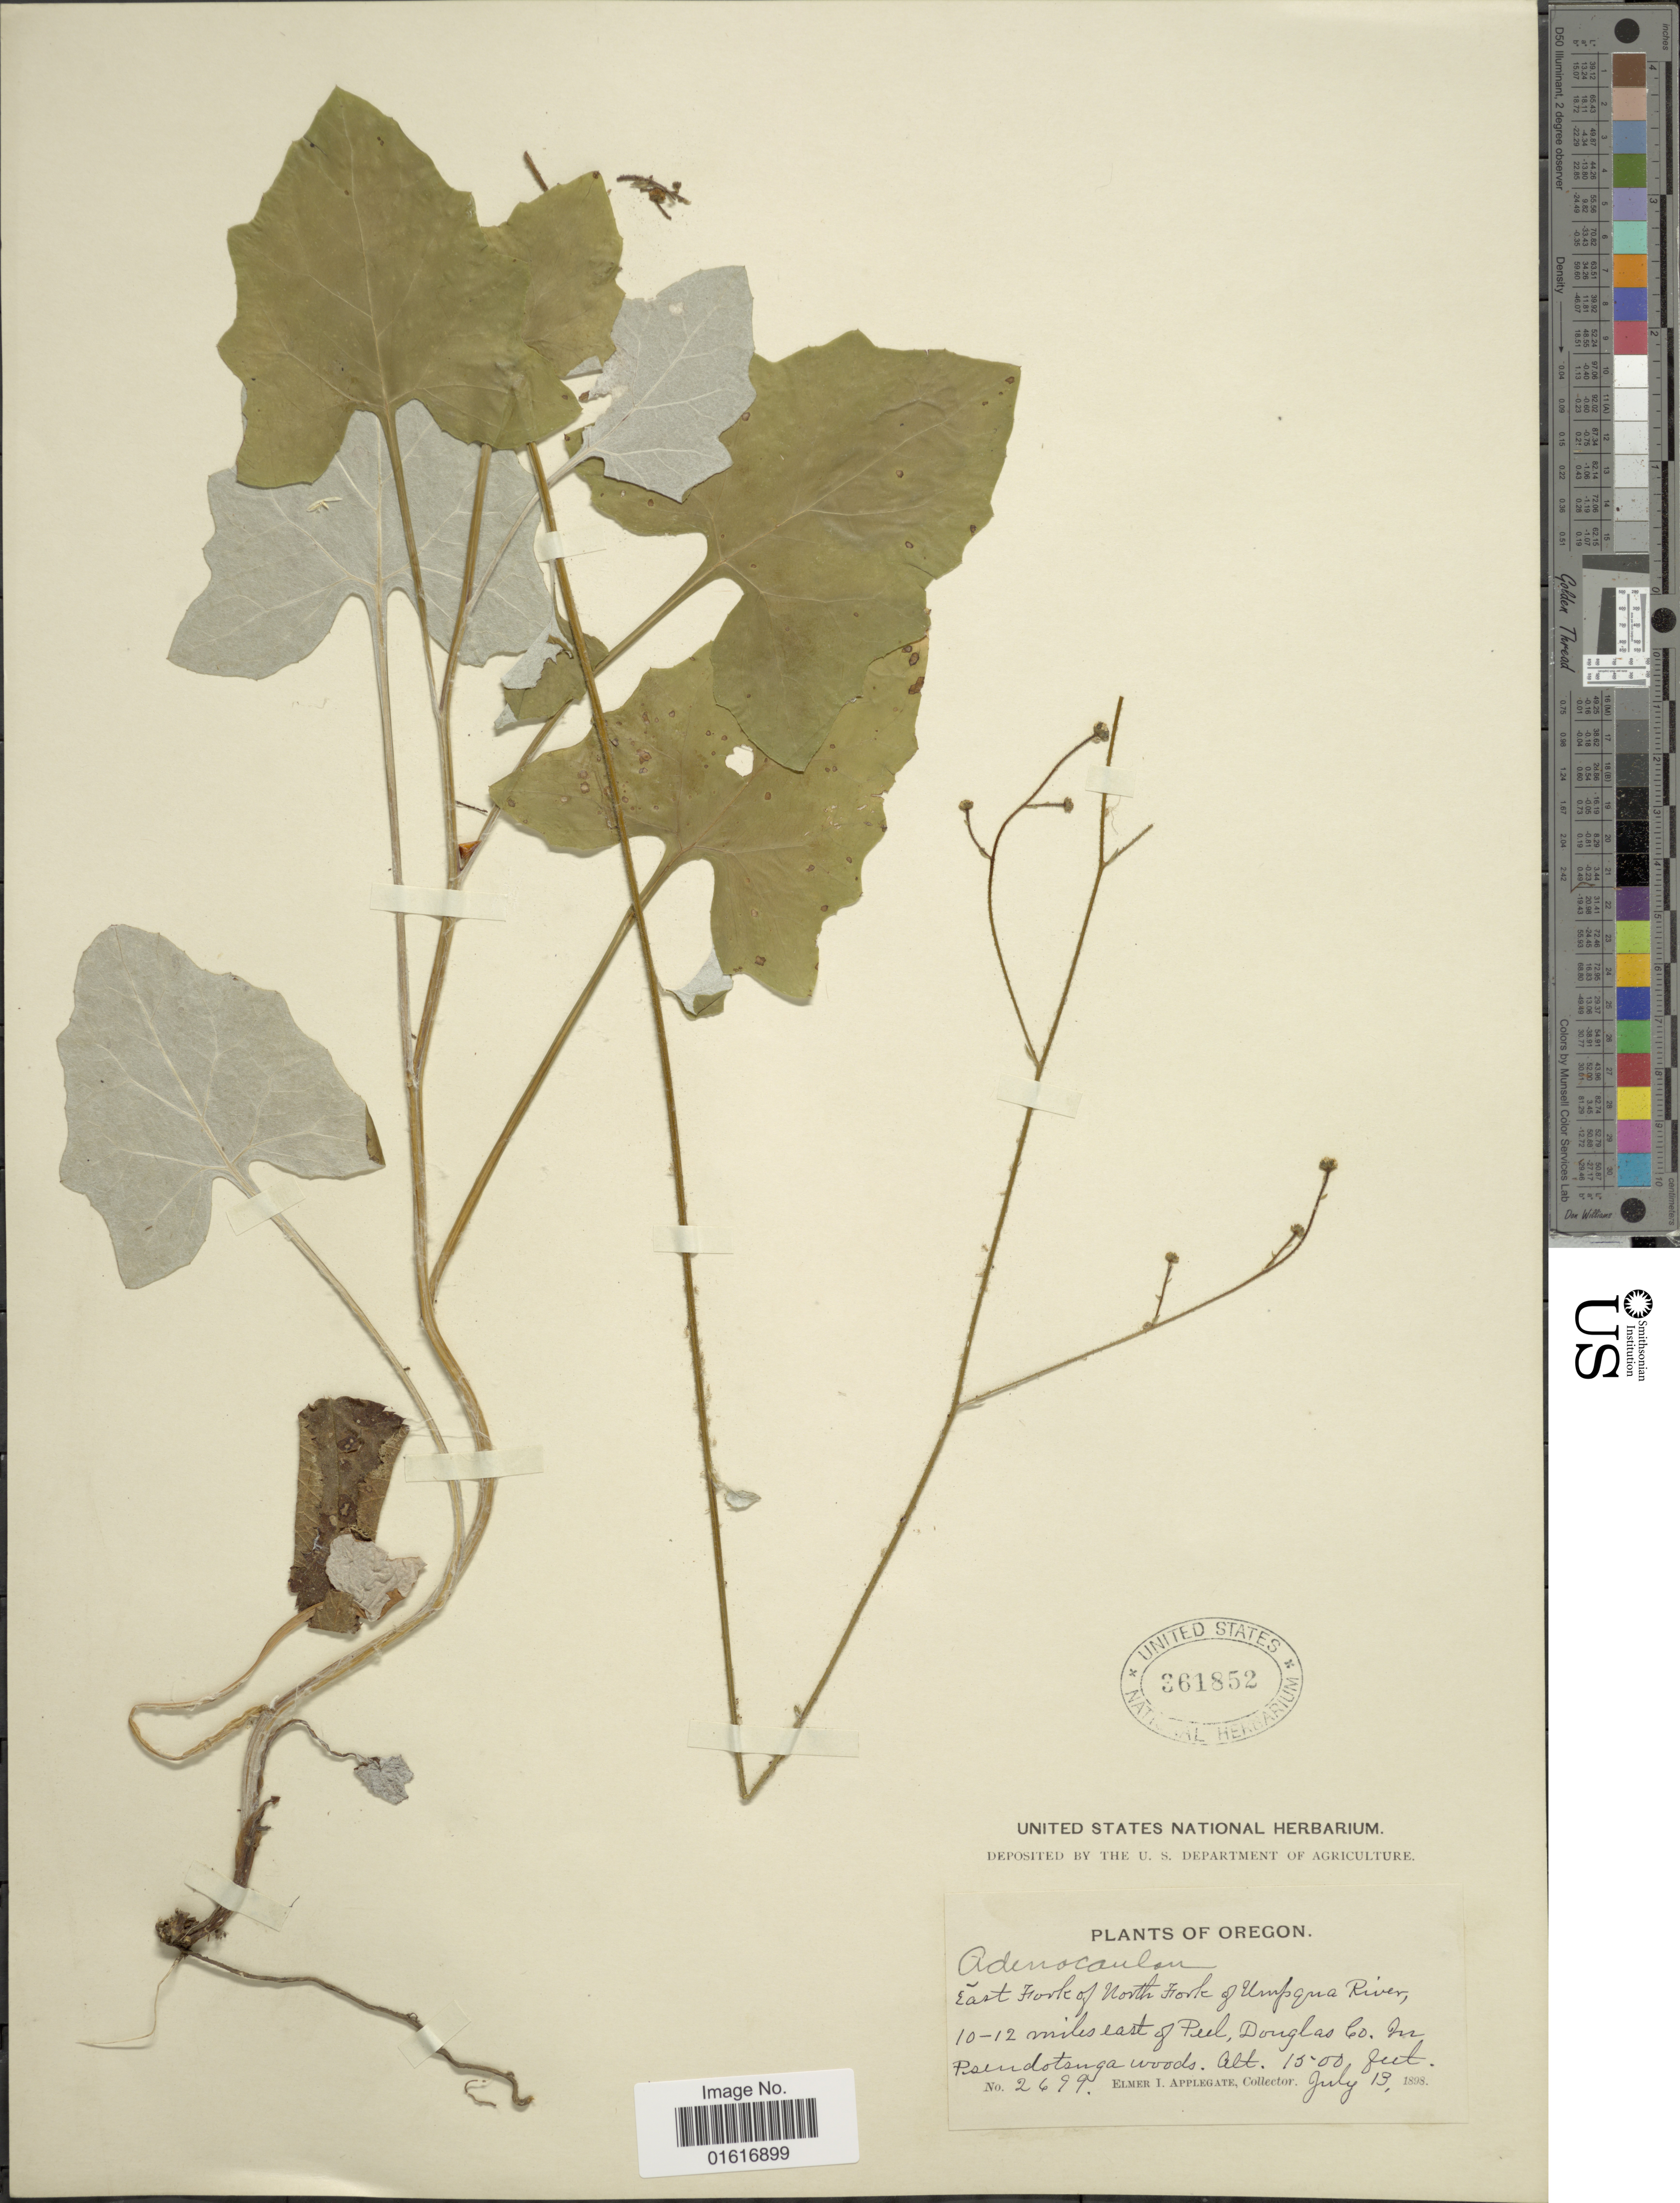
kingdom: Plantae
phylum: Tracheophyta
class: Magnoliopsida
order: Asterales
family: Asteraceae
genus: Adenocaulon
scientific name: Adenocaulon bicolor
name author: Hook.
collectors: E. I. Applegate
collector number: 2699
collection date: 1898-07-13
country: United States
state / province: Oregon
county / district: Douglas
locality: East Fork of North Fork of Umpqua River, 10-12 miles east of Peel, Douglas Co. In Pseudotsuga woods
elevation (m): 457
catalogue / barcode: US 361852